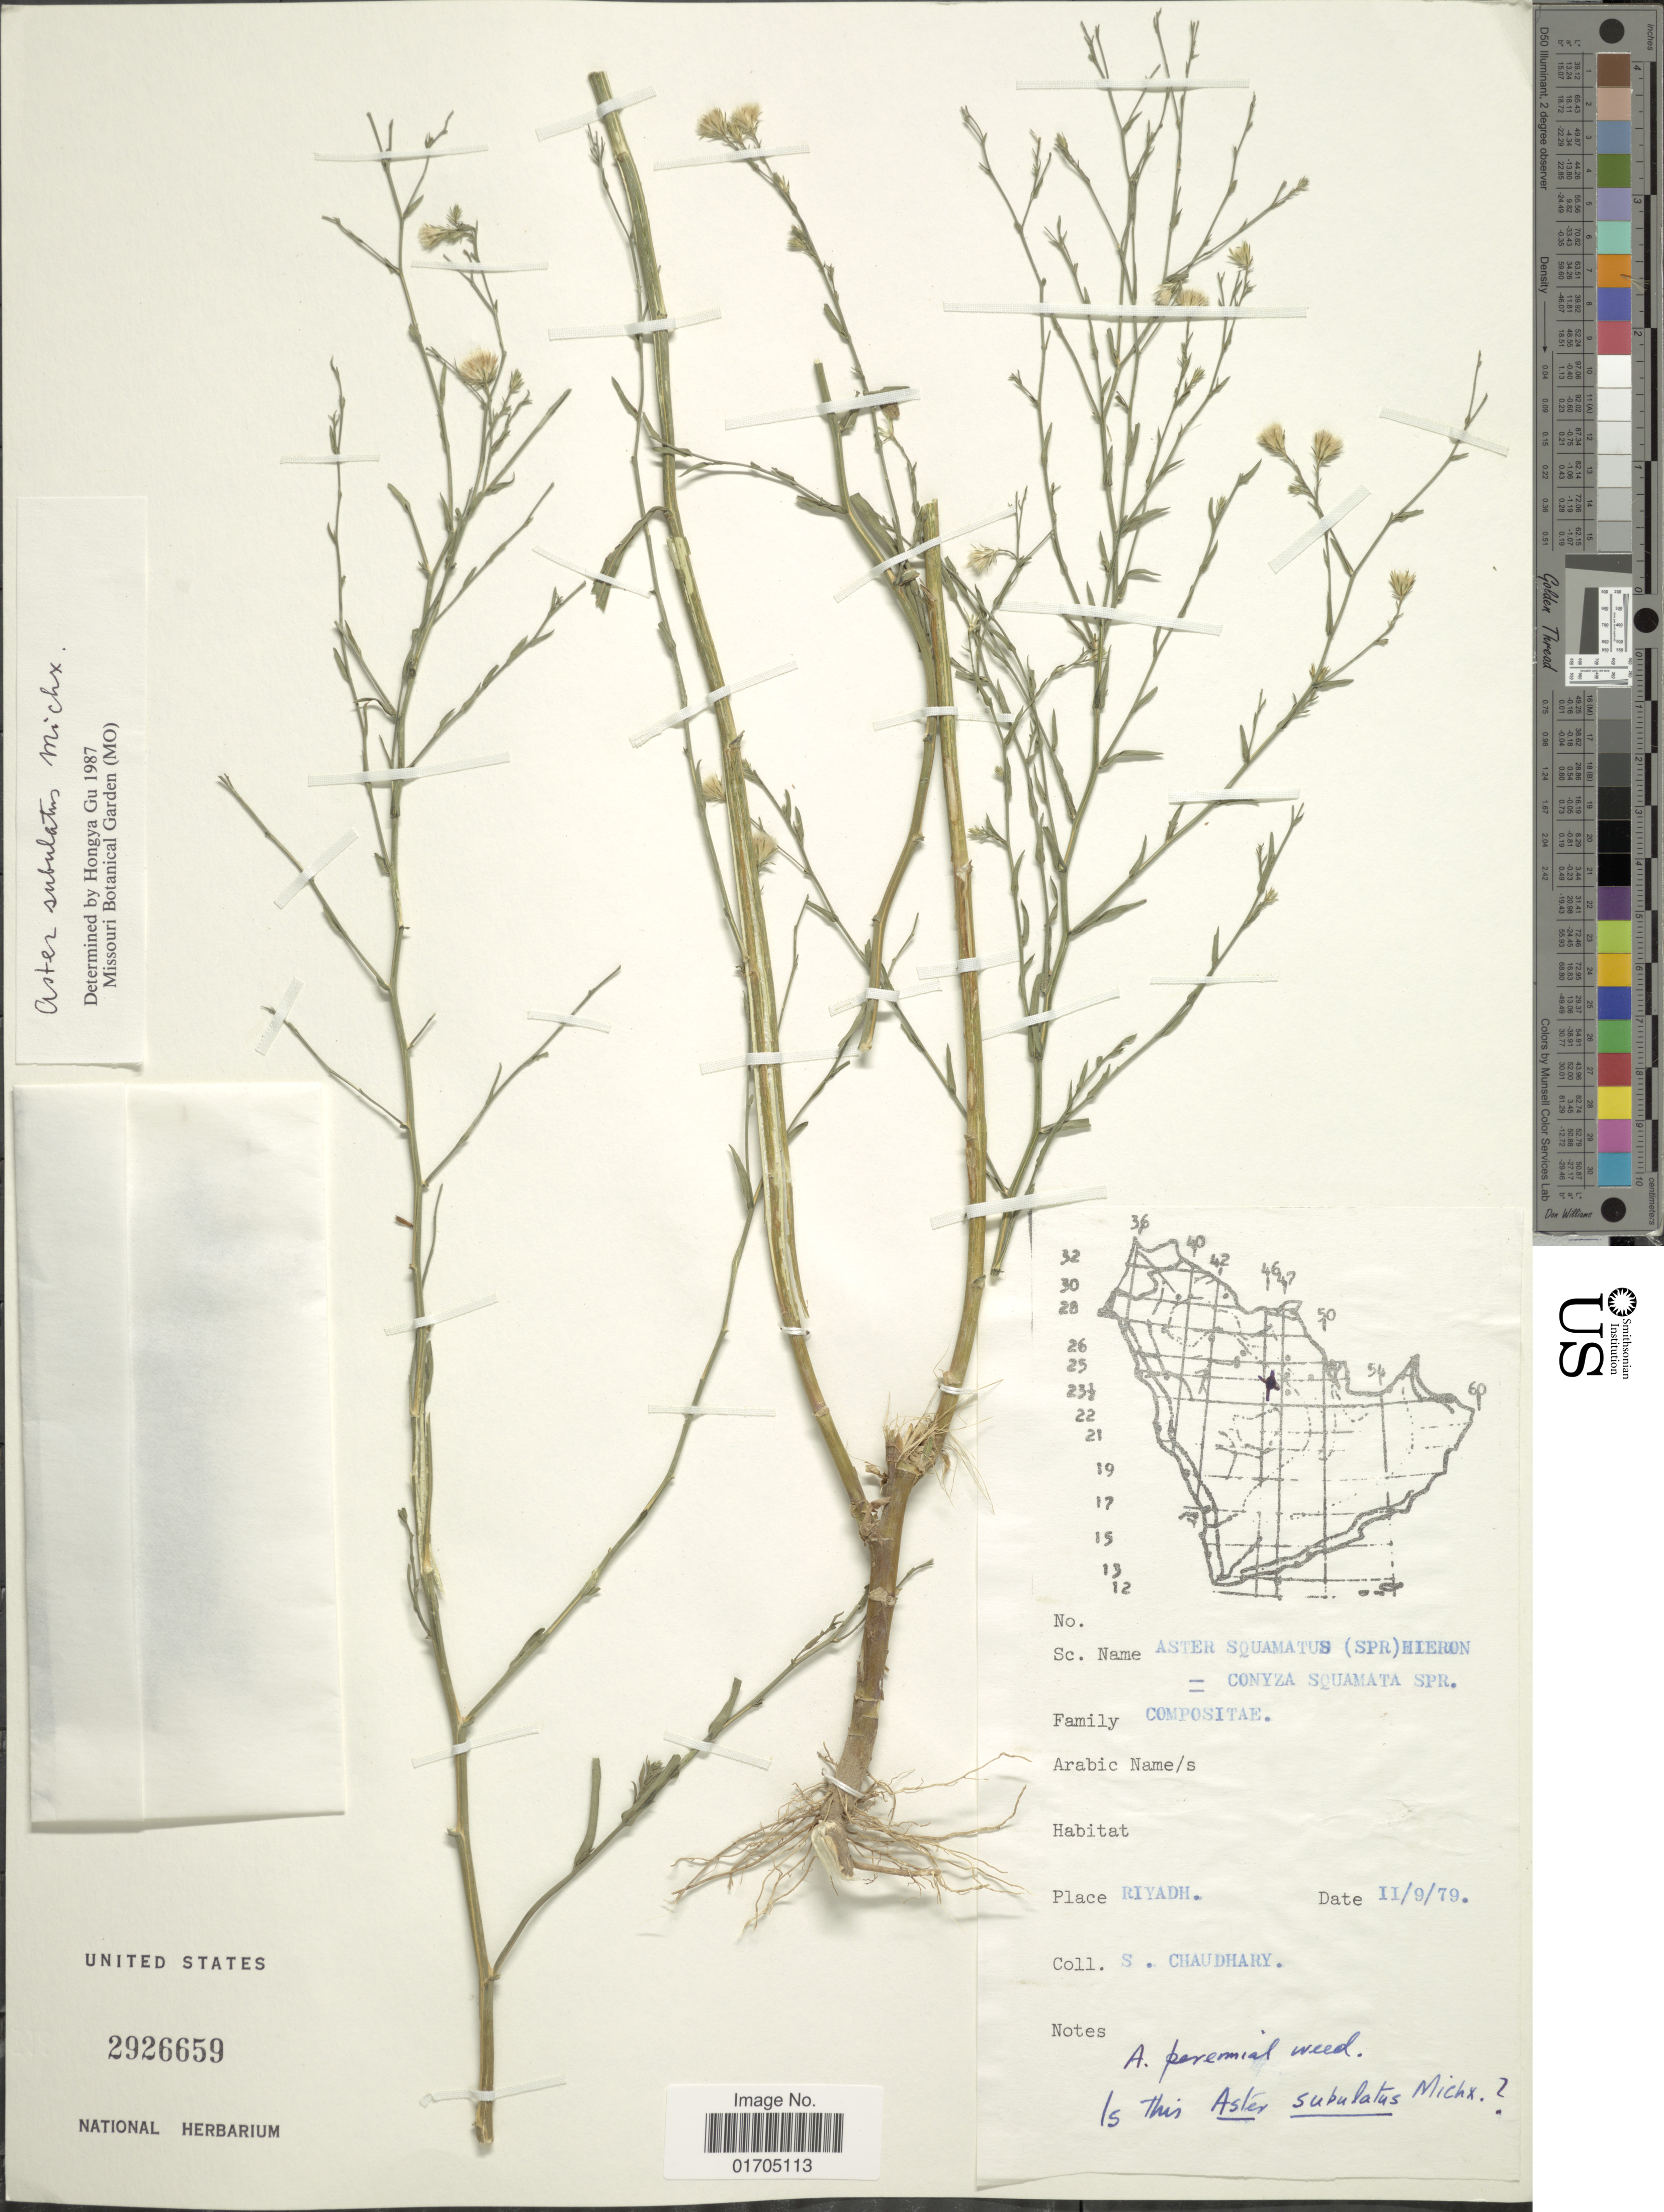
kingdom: Plantae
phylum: Tracheophyta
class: Magnoliopsida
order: Asterales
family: Asteraceae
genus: Symphyotrichum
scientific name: Symphyotrichum subulatum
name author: (Michx.) G.L. Nesom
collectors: S. Chaudhary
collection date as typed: Transcribed d/m/y: 11/9/79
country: Saudi Arabia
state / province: Ar Riyad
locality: Riyadh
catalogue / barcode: US 2926659